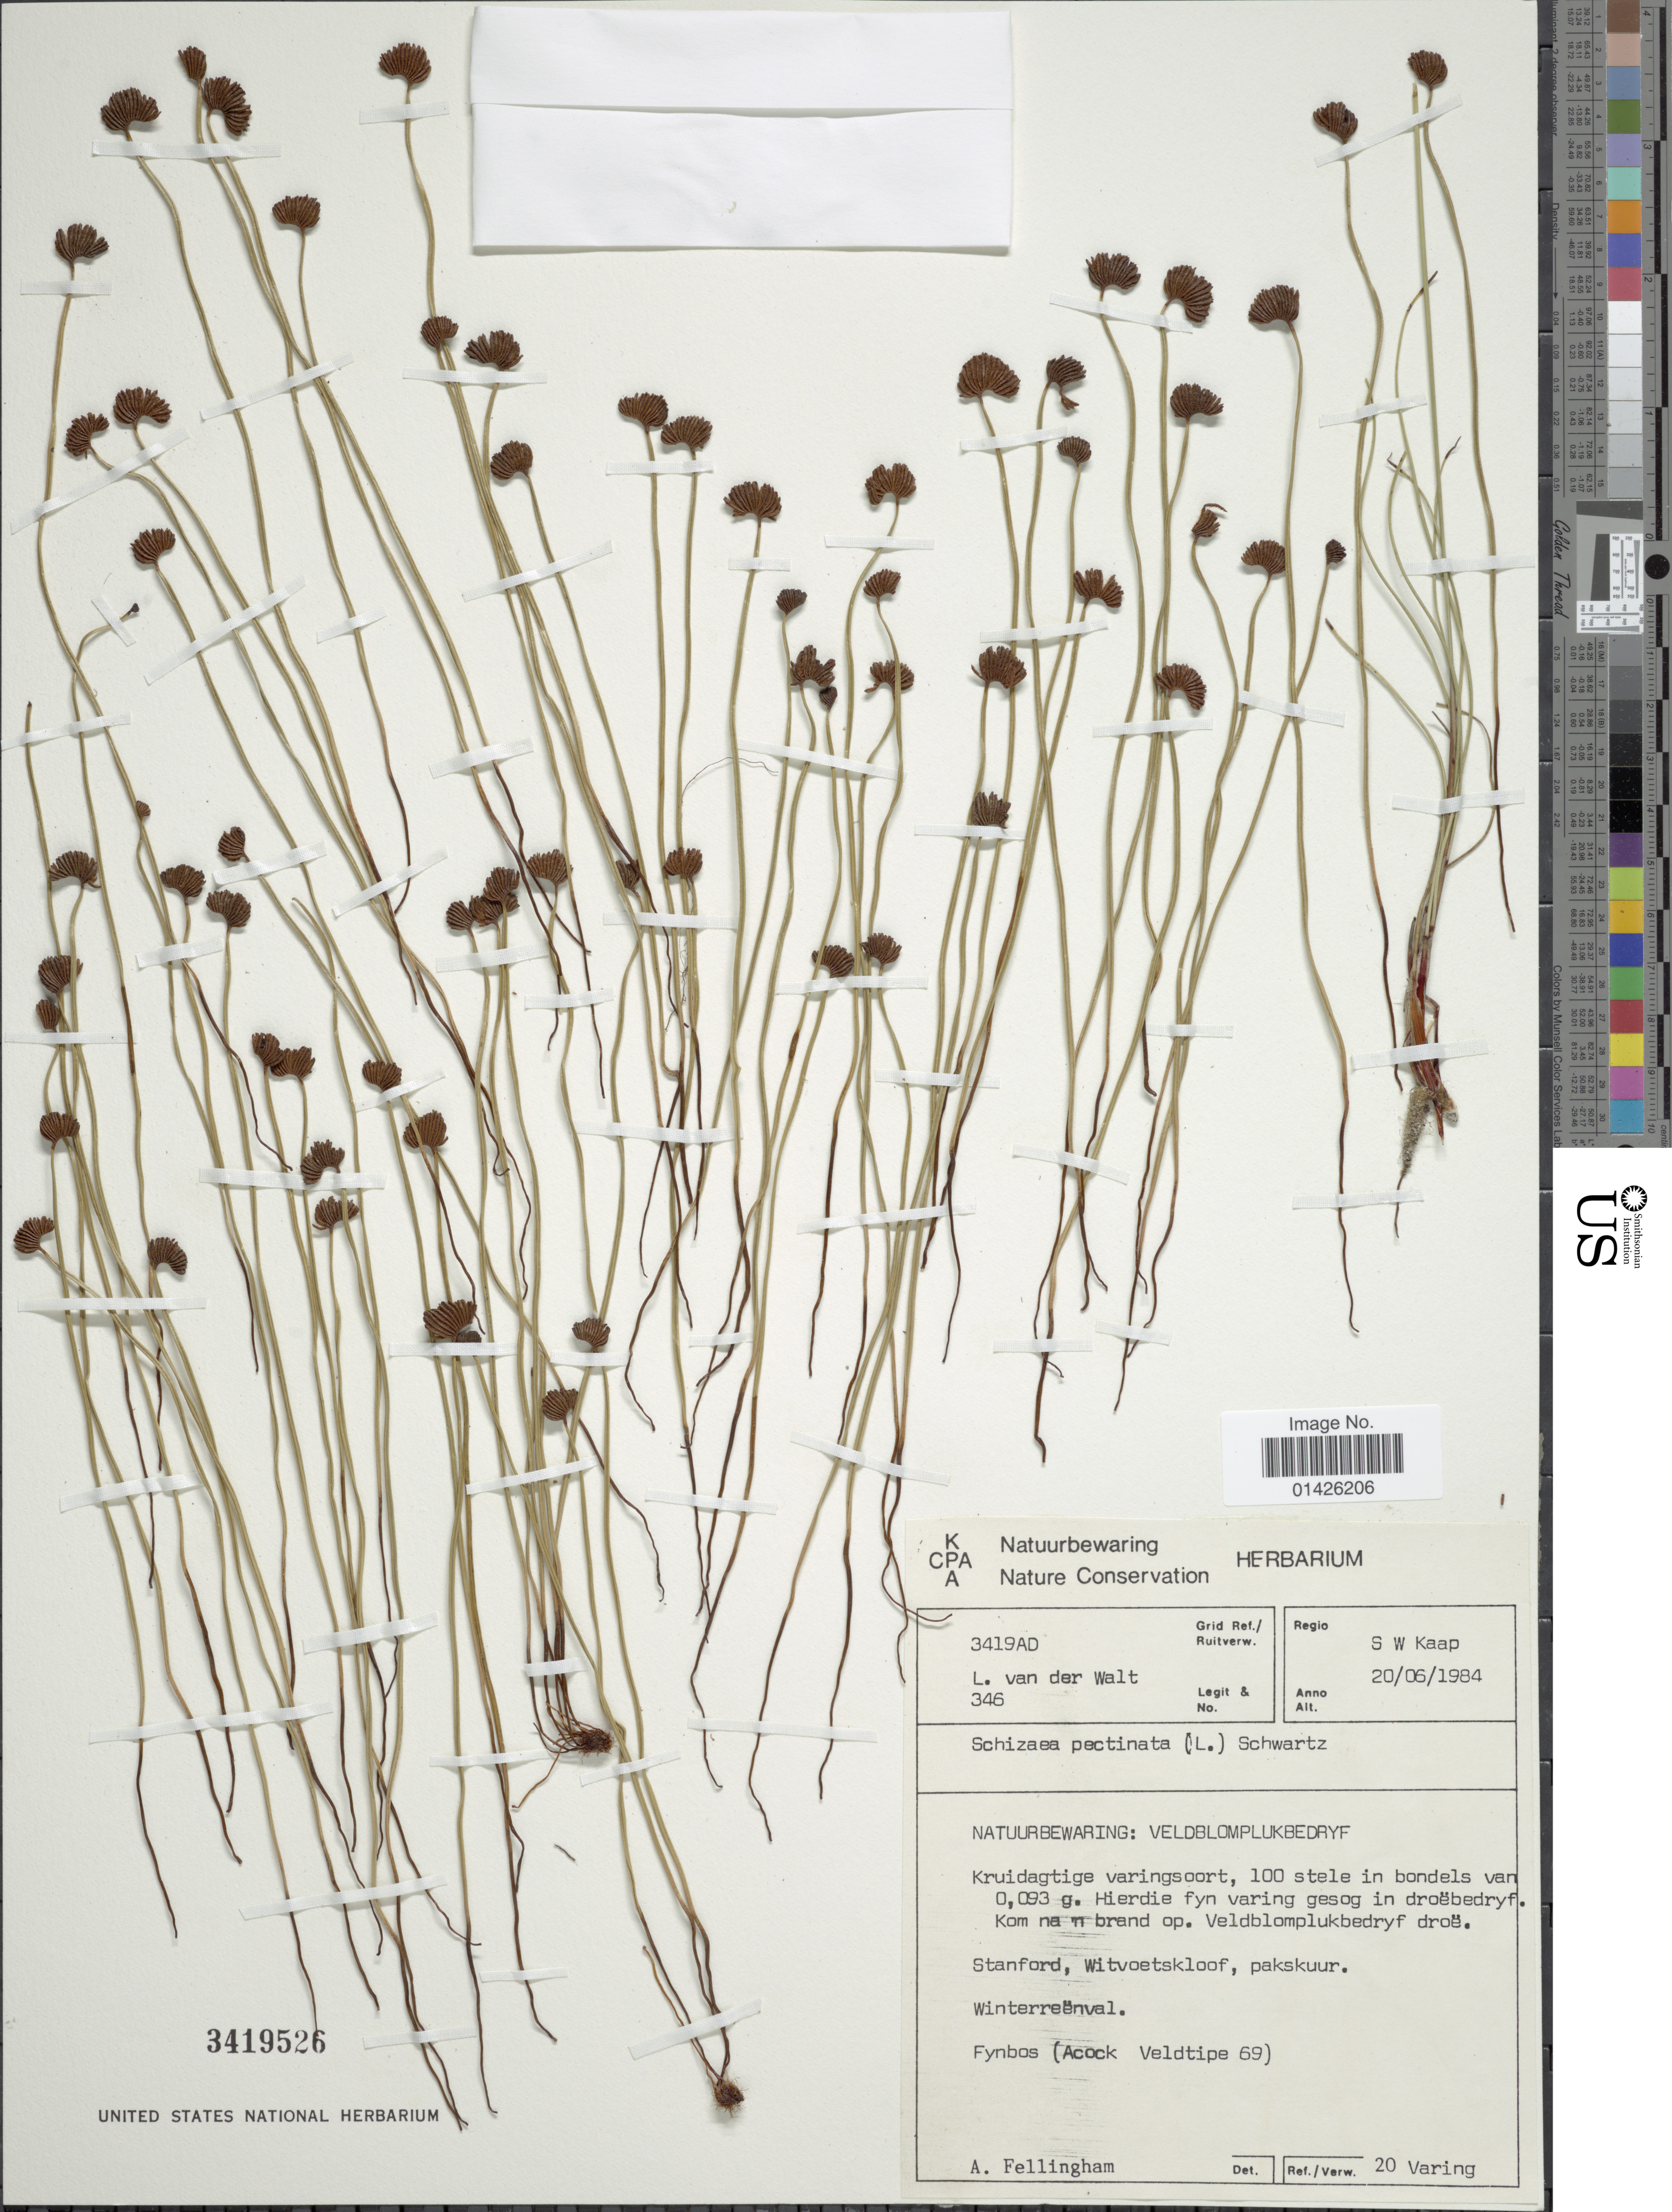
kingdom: Plantae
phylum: Tracheophyta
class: Polypodiopsida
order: Schizaeales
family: Schizaeaceae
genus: Schizaea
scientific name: Schizaea pectinata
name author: (L.) Sw.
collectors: L. van der Walt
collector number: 346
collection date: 1984-06-20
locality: Regio S W Kaap, Natuurbewaaring: Veldblomplukbedryf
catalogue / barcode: US 3419526